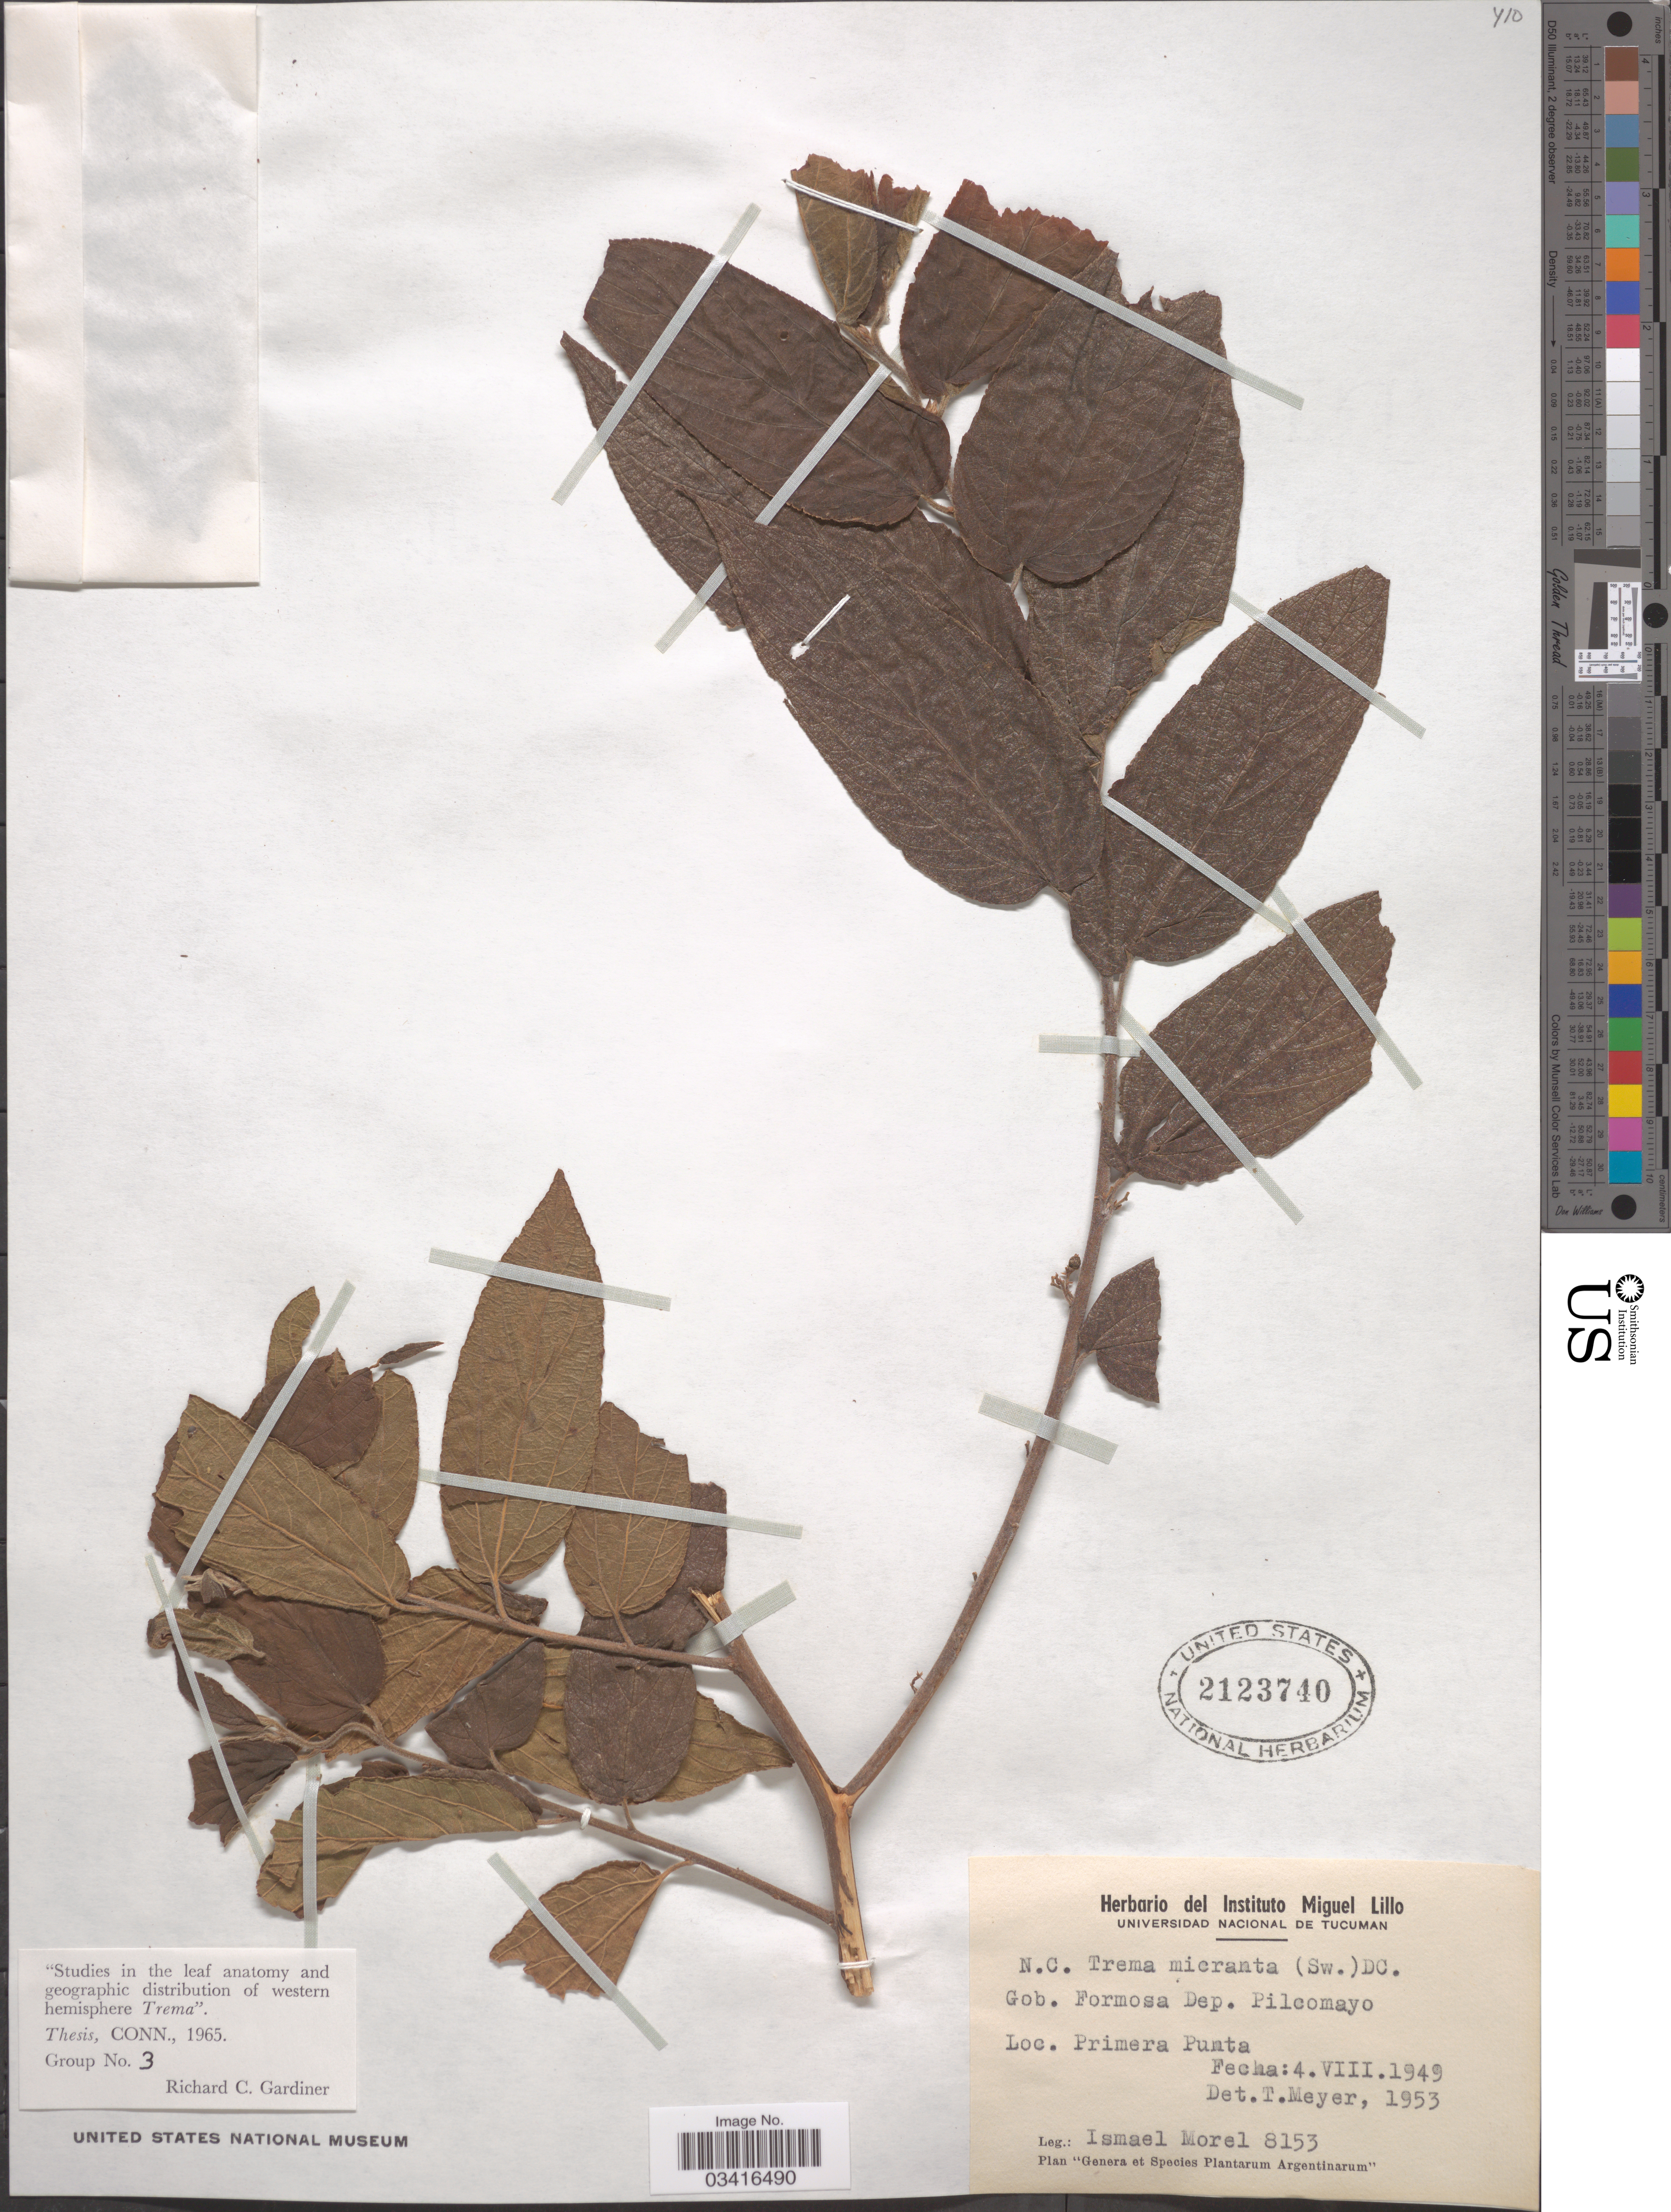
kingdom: Plantae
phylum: Tracheophyta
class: Magnoliopsida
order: Rosales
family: Cannabaceae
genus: Trema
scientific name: Trema micranthum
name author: (L.) Blume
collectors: I. Morel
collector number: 8153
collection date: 1949-08-04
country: Argentina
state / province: Formosa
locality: Gob. Formosa Dep. Pilcomayo. Primera Punta.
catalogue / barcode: US 2123740